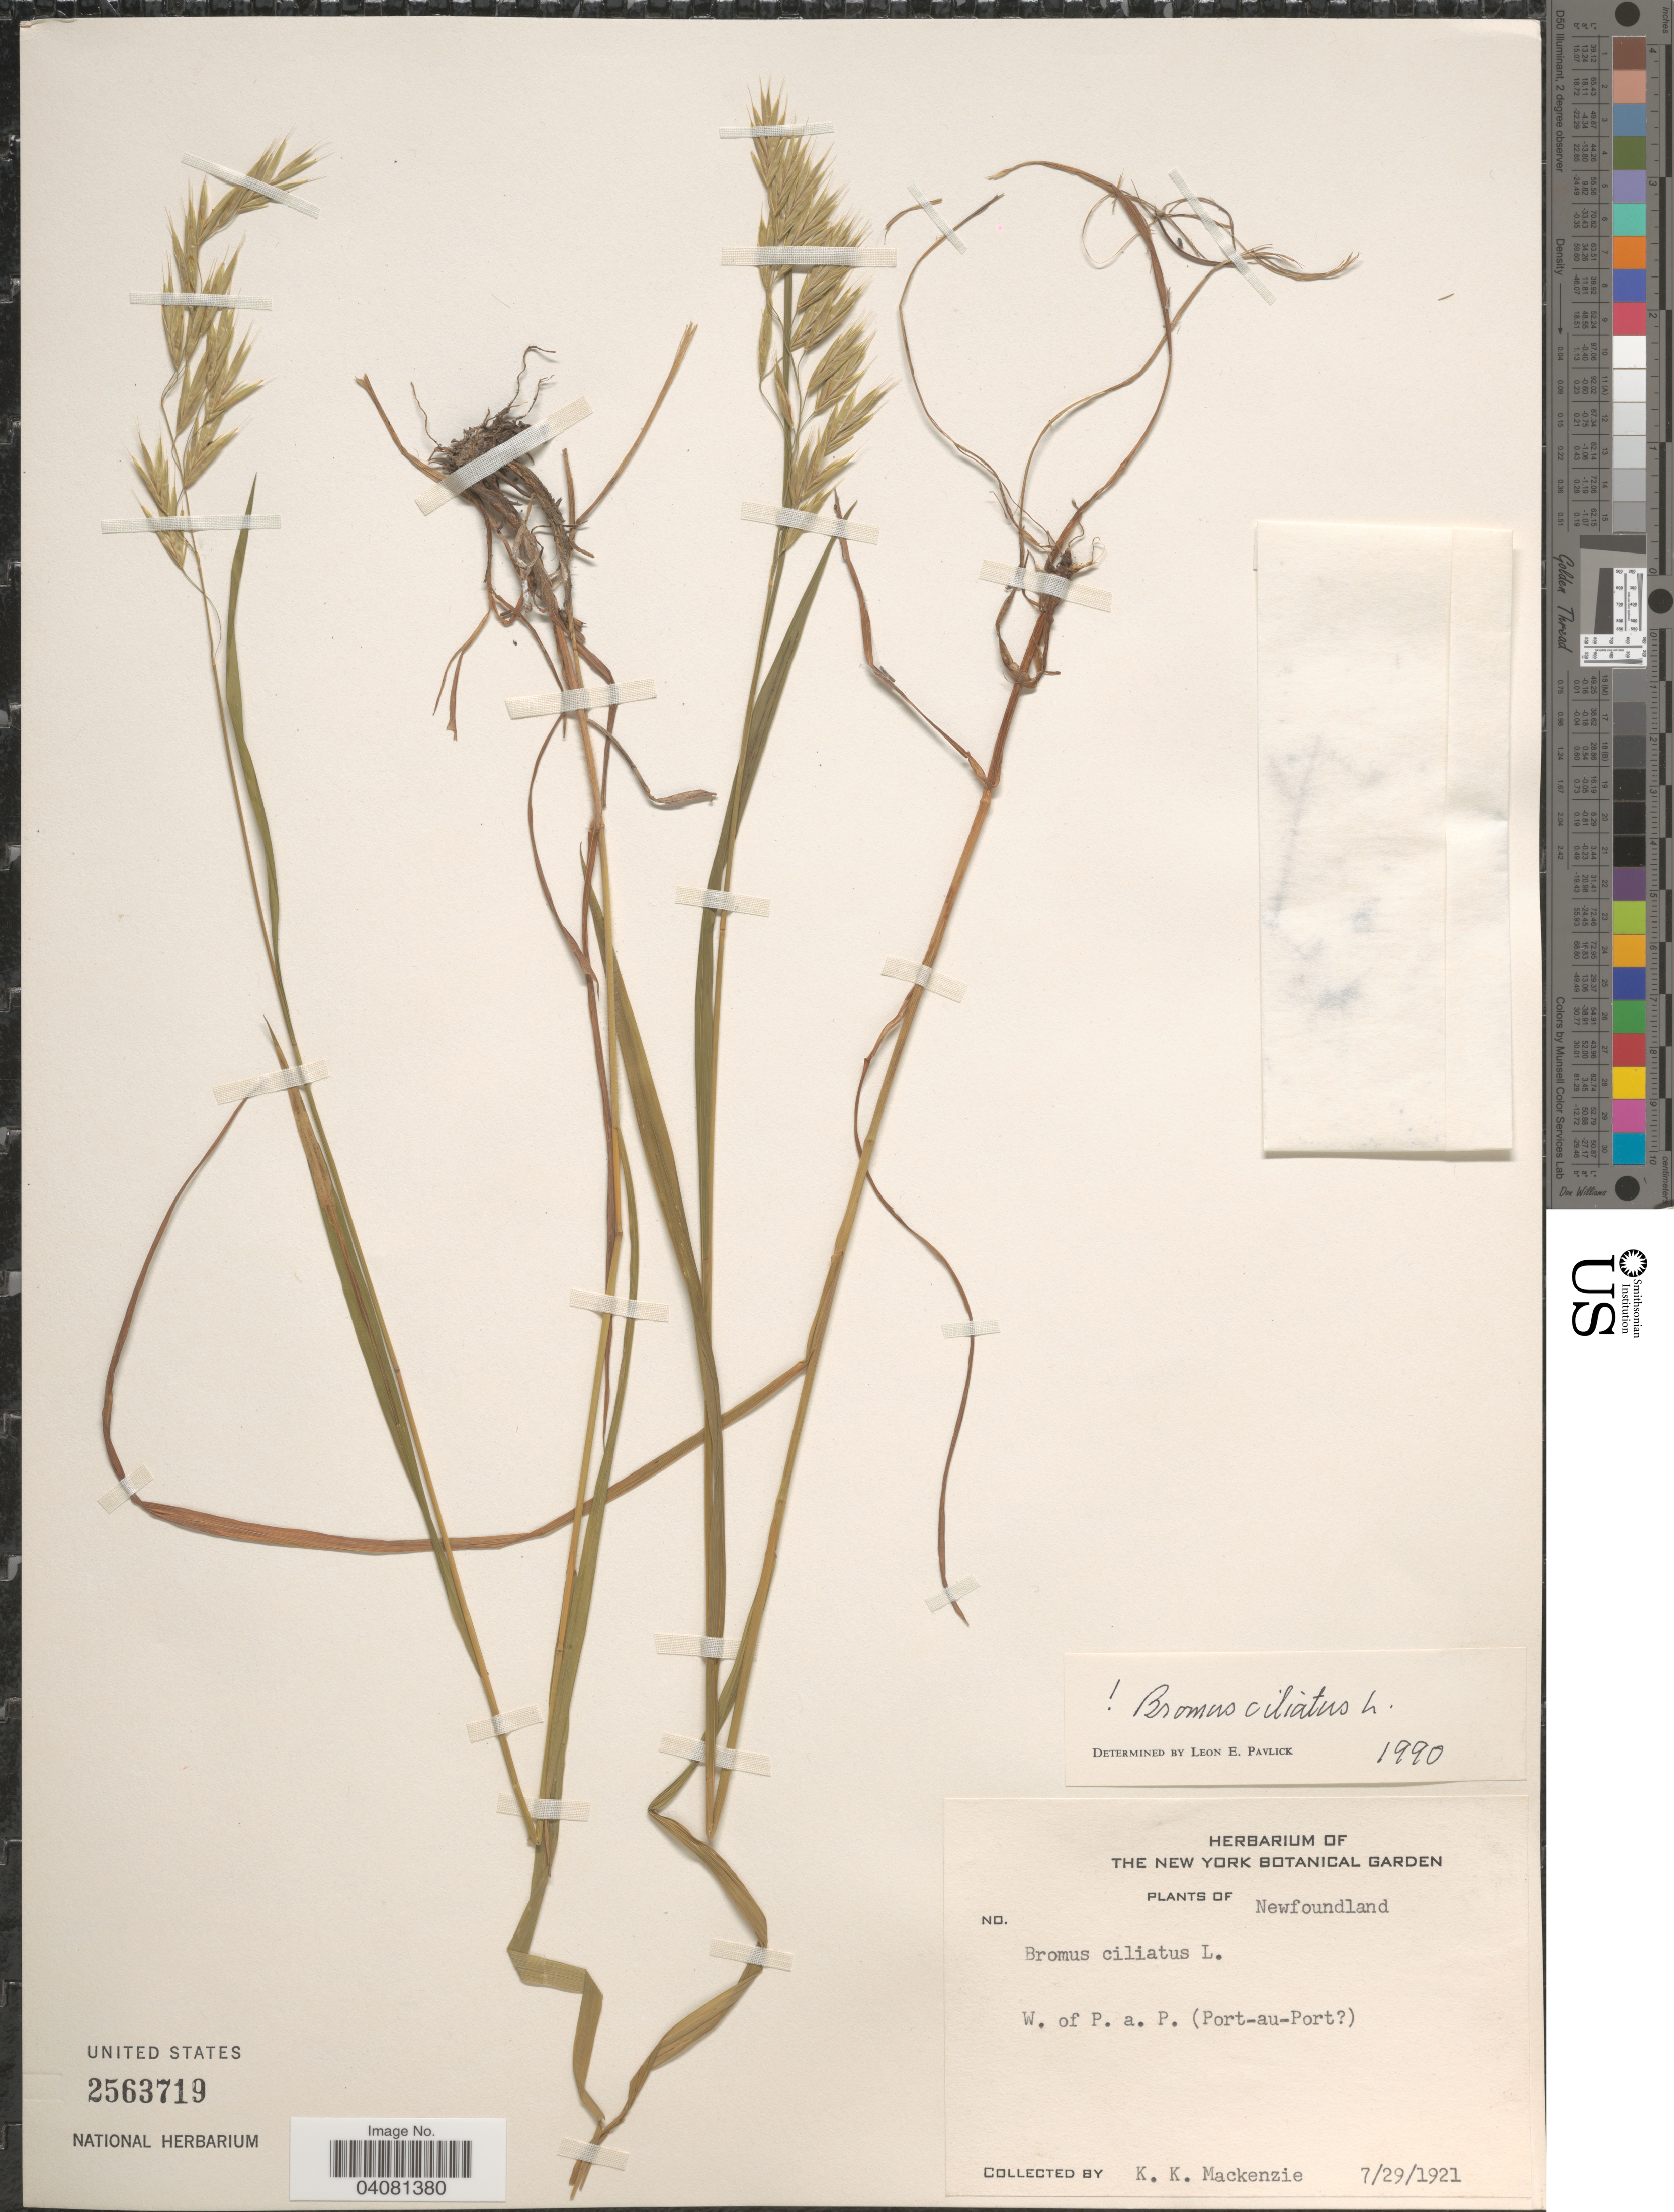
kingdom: Plantae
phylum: Tracheophyta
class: Liliopsida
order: Poales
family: Poaceae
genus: Bromus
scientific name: Bromus ciliatus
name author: L.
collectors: K. K. Mackenzie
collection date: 1921-07-29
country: Canada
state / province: Newfoundland and Labrador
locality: W. of P. a. P. (Port-au-Port [unsure placement]).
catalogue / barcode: US 2563719